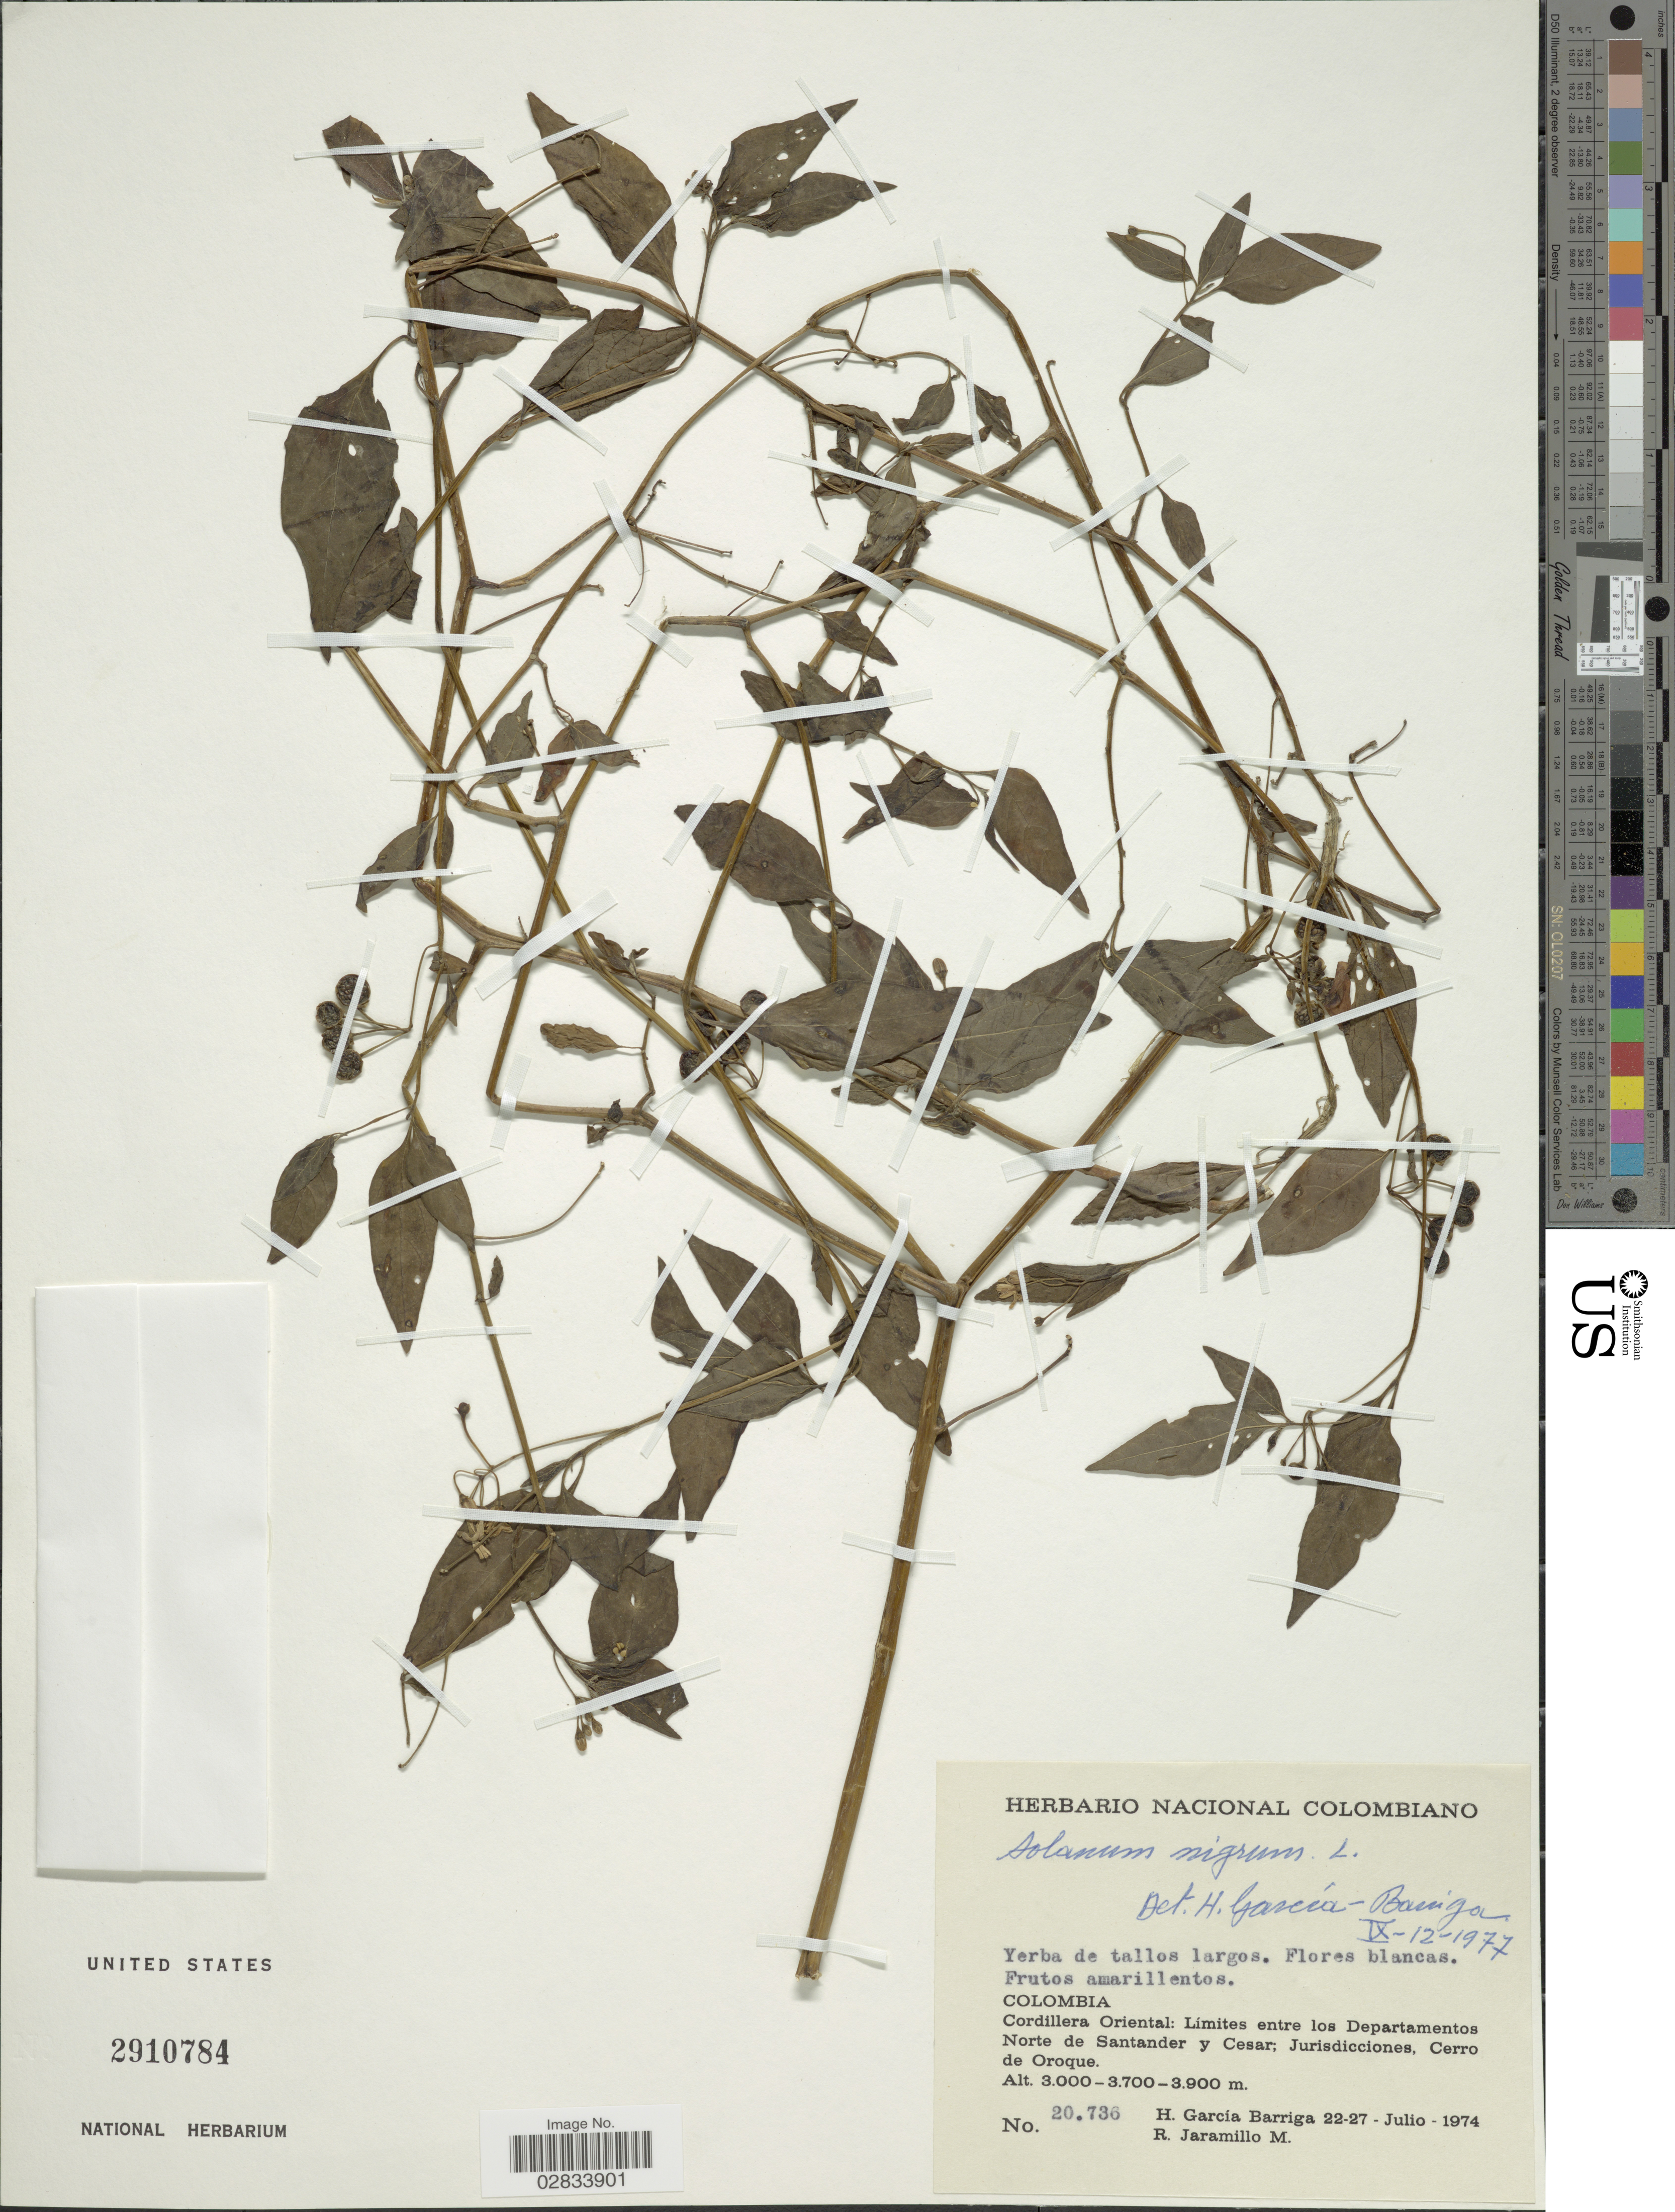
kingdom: Plantae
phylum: Tracheophyta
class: Magnoliopsida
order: Solanales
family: Solanaceae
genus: Solanum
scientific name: Solanum nigrum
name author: L.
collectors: H. García Barriga & R. Jaramillo M.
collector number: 20736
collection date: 1974-07-22/1974-07-27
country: Colombia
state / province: Norte de Santander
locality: Cordillera Oriental: Limites entre los Departamentos, Norte de Santander y Cesar; Jurisdicciones, Cerro de Oroque.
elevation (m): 3000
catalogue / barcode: US 2910784